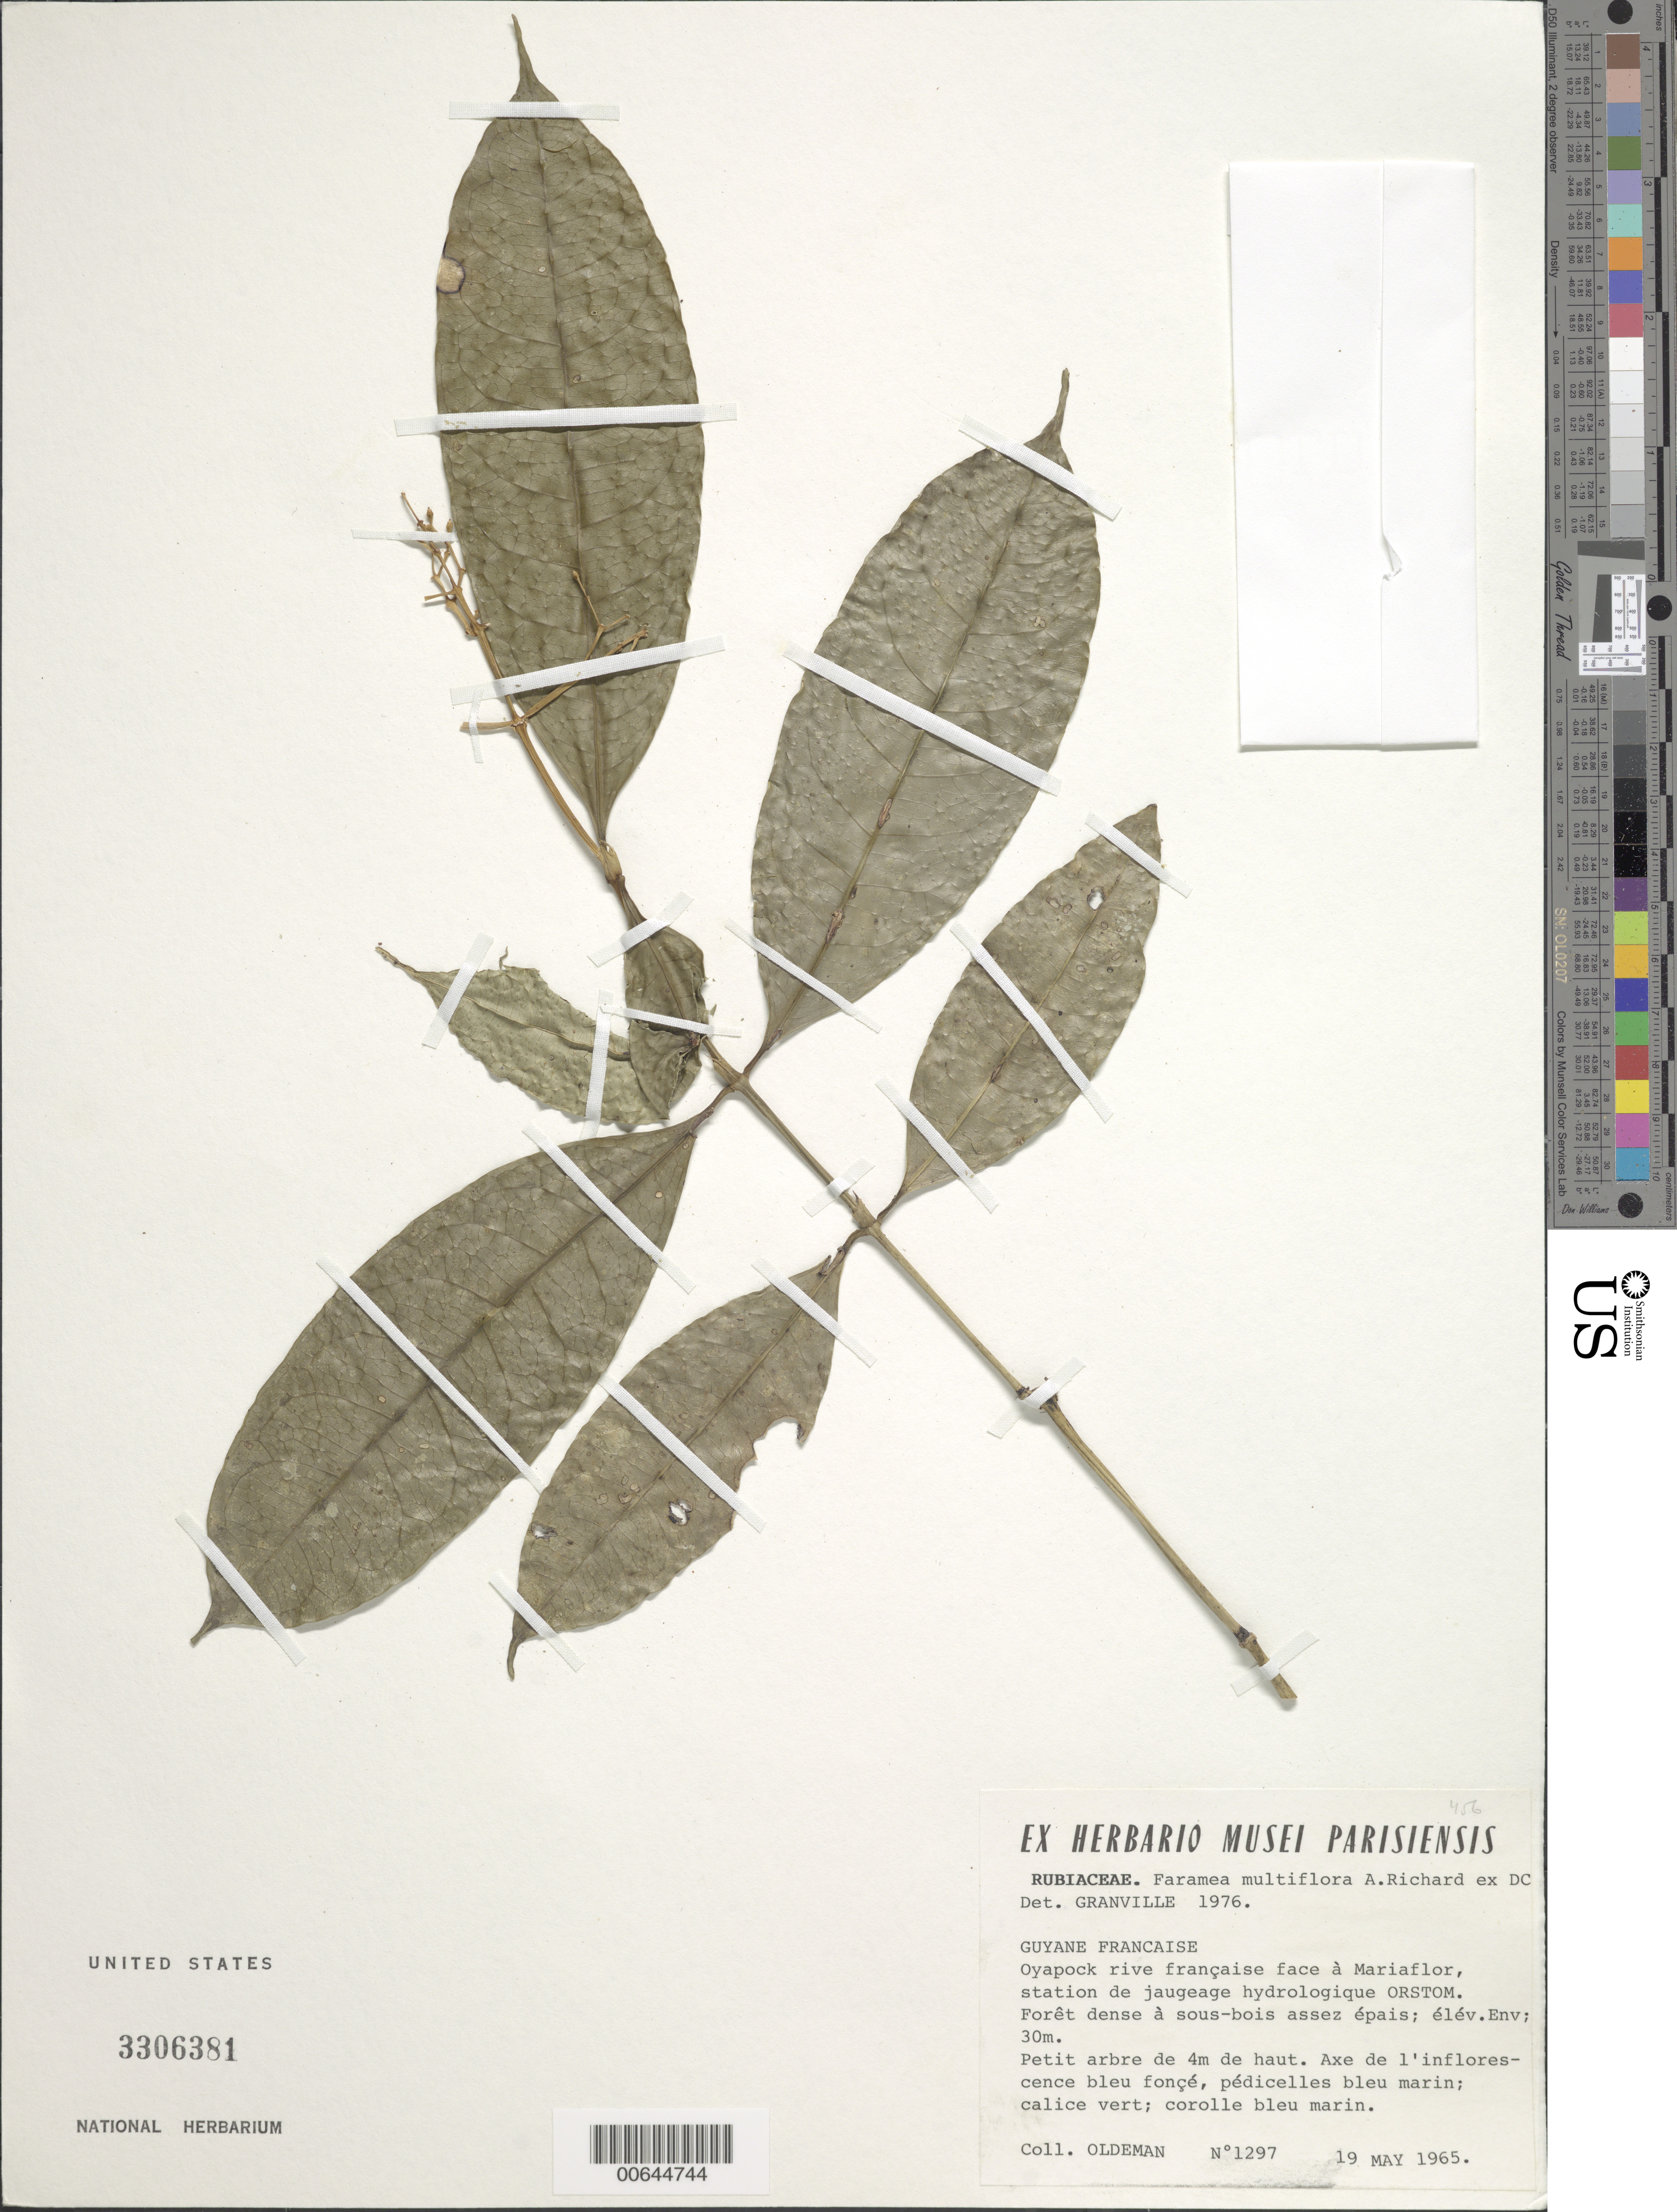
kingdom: Plantae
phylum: Tracheophyta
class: Magnoliopsida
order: Gentianales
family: Rubiaceae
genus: Faramea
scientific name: Faramea multiflora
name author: A. Rich. ex DC.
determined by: Granville, J. J. de, (CAY), Institut de Recherche pour le Developpement (IRD) (FRENCH GUIANA)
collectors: R. Oldeman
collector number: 1297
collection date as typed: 19-May-65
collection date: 1965-05-19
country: French Guiana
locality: Oyapock, rive Francaise face à Mariaflor, station de gaugeage hydrologique ORSTOM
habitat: Foret dense sous-bois assez epais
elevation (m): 30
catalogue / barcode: US 3306381